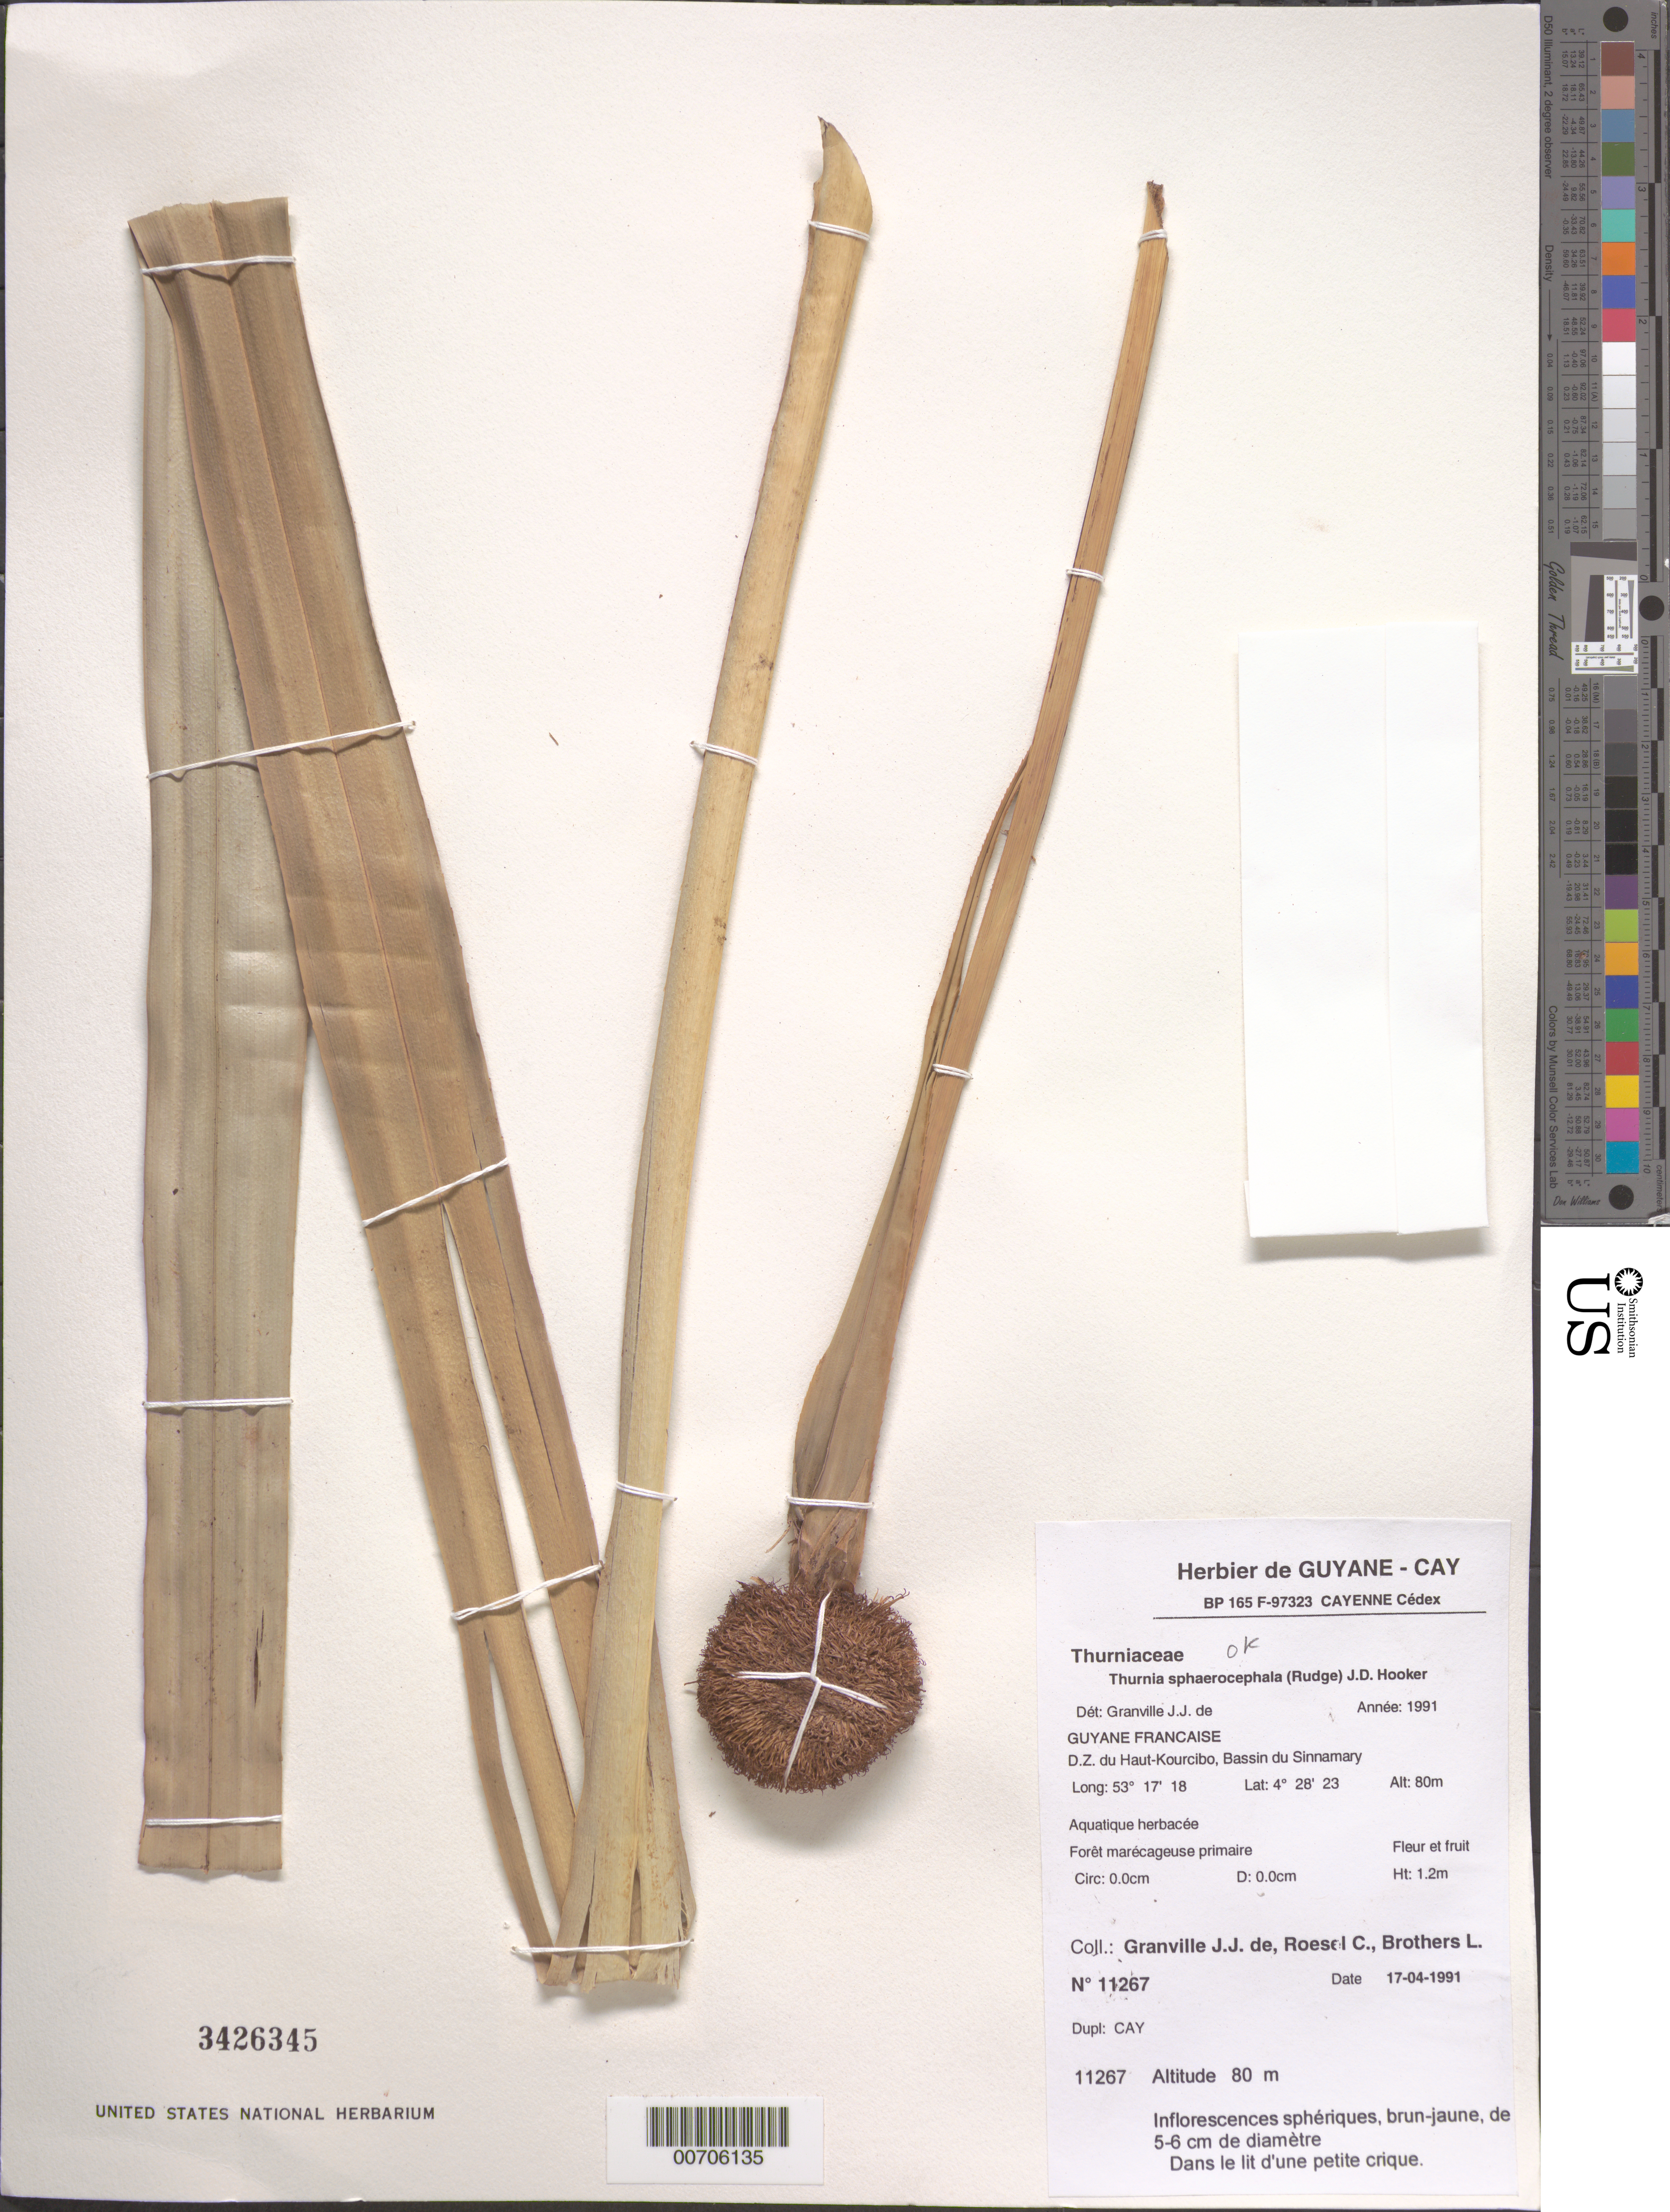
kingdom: Plantae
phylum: Tracheophyta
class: Liliopsida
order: Poales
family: Thurniaceae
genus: Thurnia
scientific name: Thurnia sphaerocephala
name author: (Rudge) Hook. f.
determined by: Granville, J. J. de, (CAY), Institut de Recherche pour le Developpement (IRD) (FRENCH GUIANA)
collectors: J.-J. de Granville, C. S. Roesel & L. Brothers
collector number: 11267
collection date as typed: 17-Apr-91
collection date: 1991-04-17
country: French Guiana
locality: D.Z. du Haut-Kourcibo, Bassin du Sinnamary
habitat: Forest marécageuse primaire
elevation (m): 80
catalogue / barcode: US 3426345